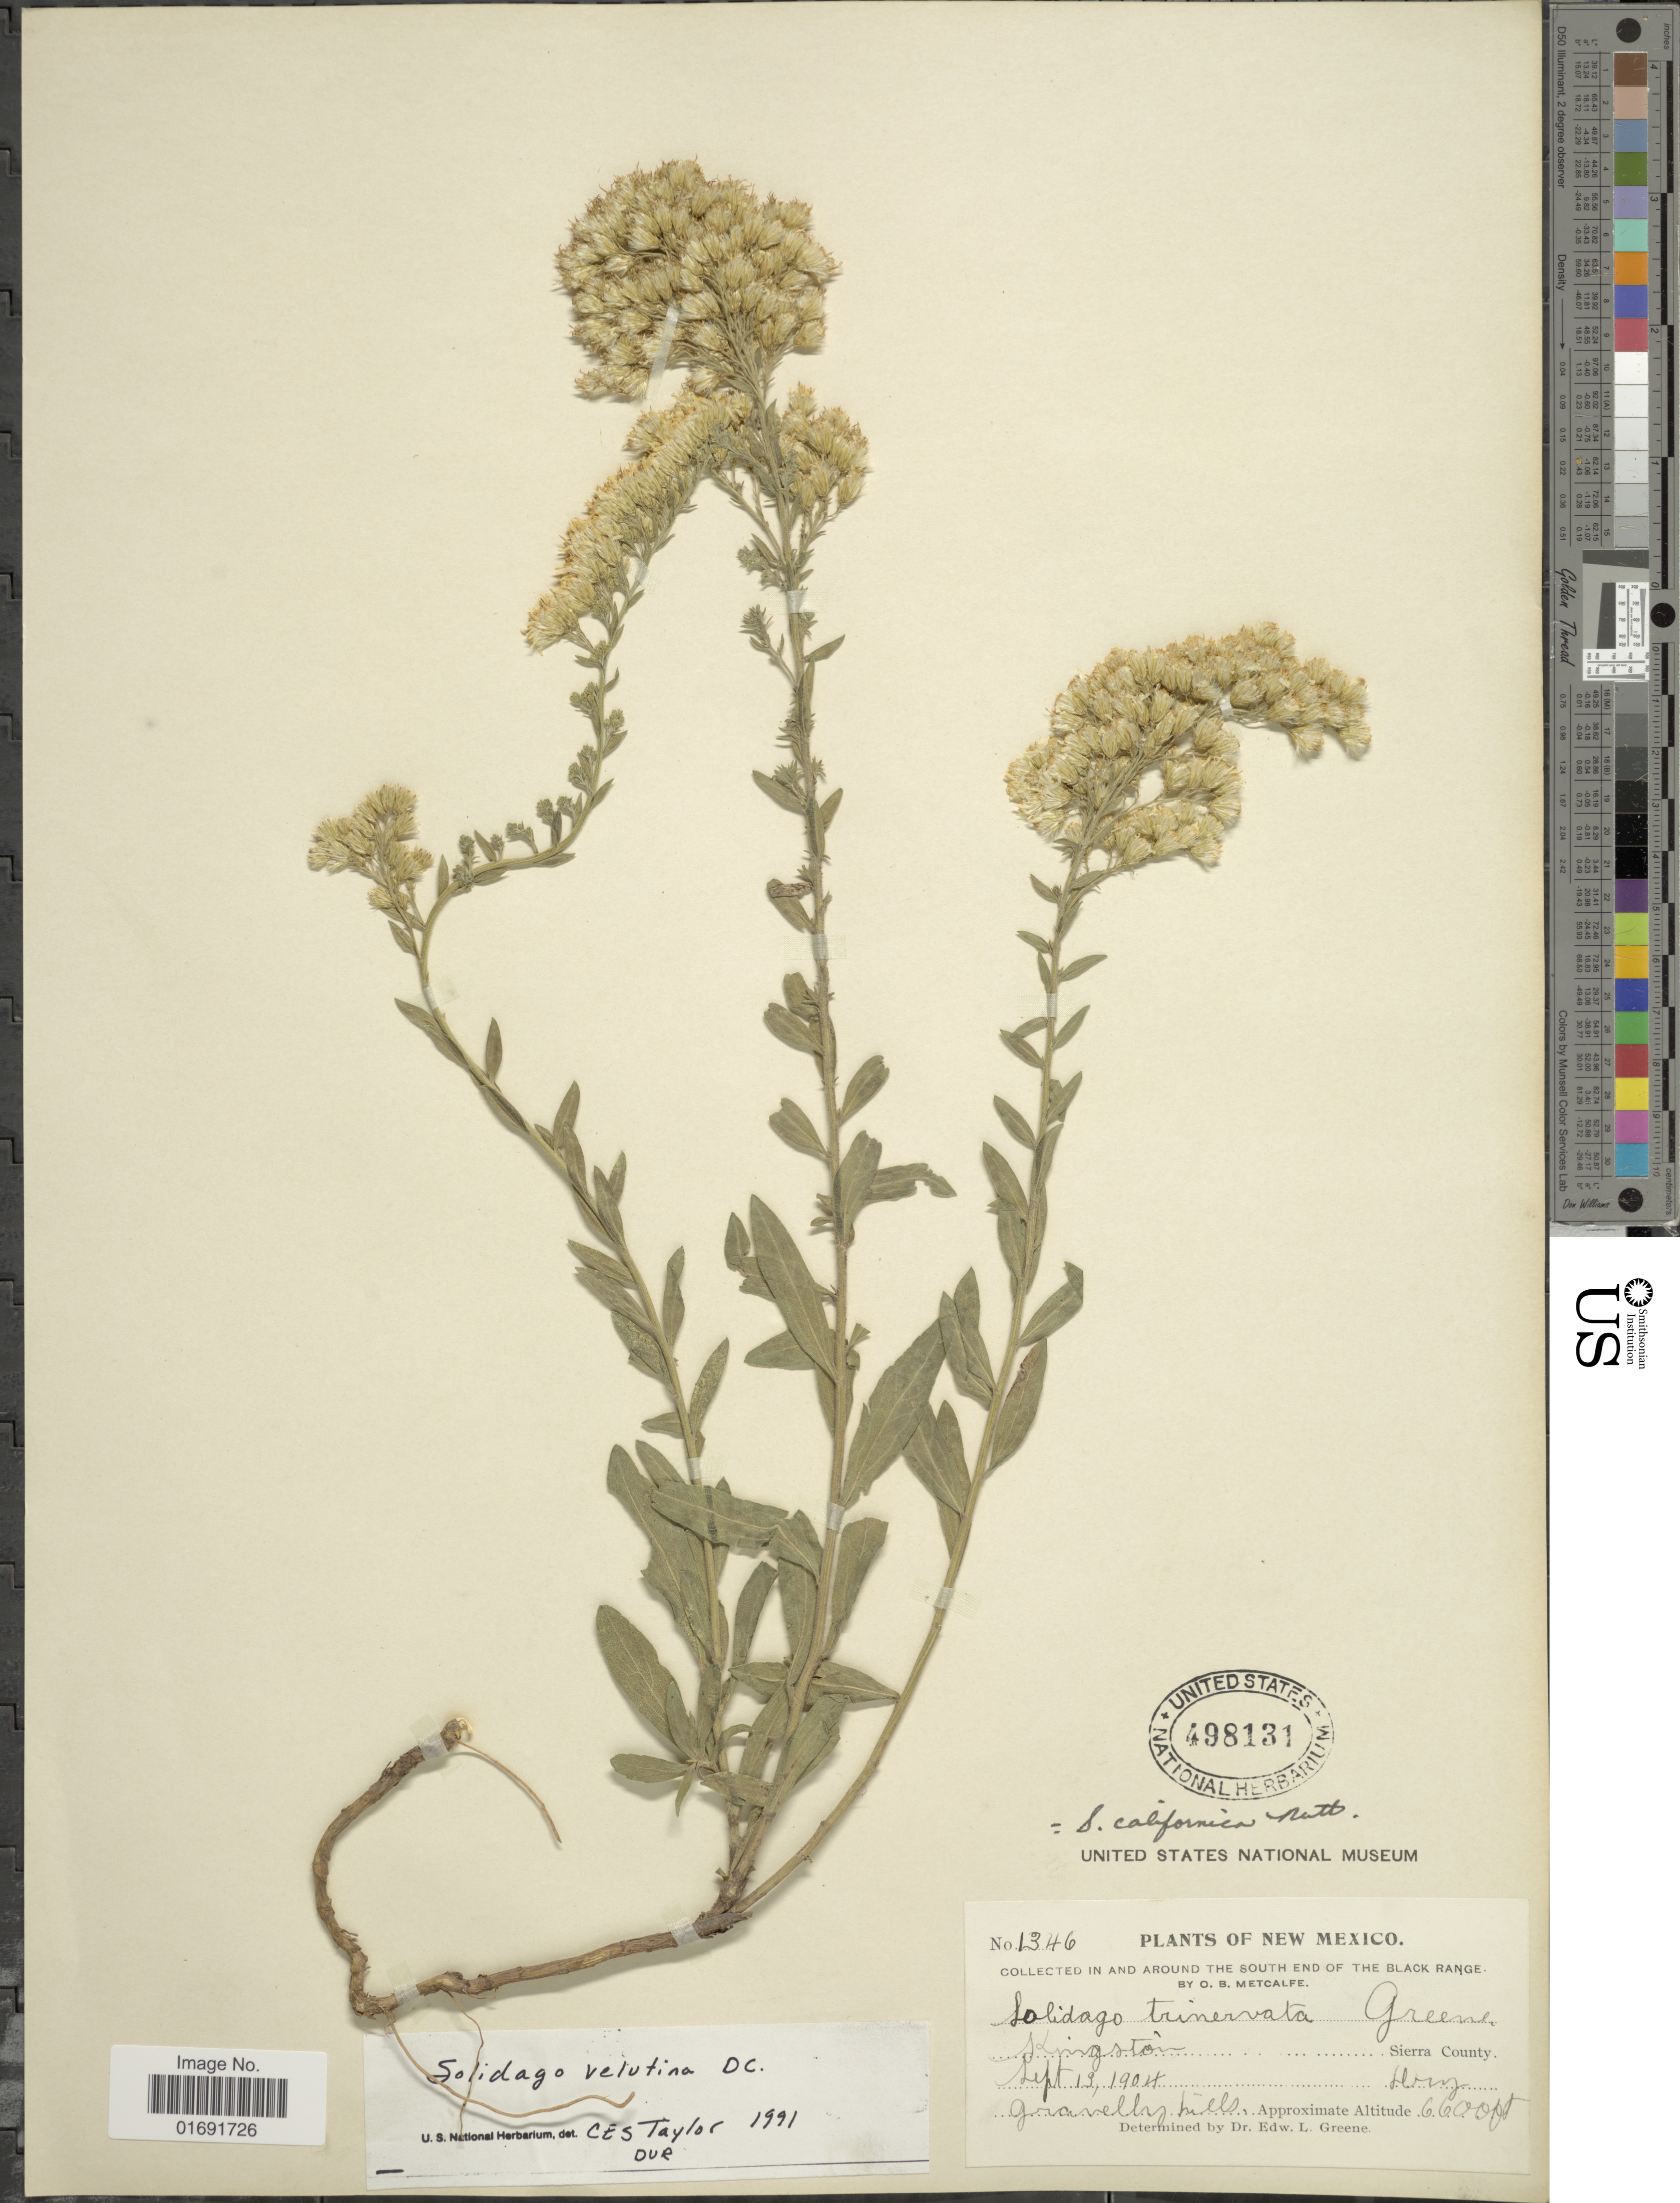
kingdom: Plantae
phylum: Tracheophyta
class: Magnoliopsida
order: Asterales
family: Asteraceae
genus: Solidago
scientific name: Solidago velutina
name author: DC.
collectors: O. B. Metcalfe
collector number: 1346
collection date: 1904-09-13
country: United States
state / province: New Mexico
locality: In and around the South end of the Black Range, Kingston, Sierra County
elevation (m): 2012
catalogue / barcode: US 498131